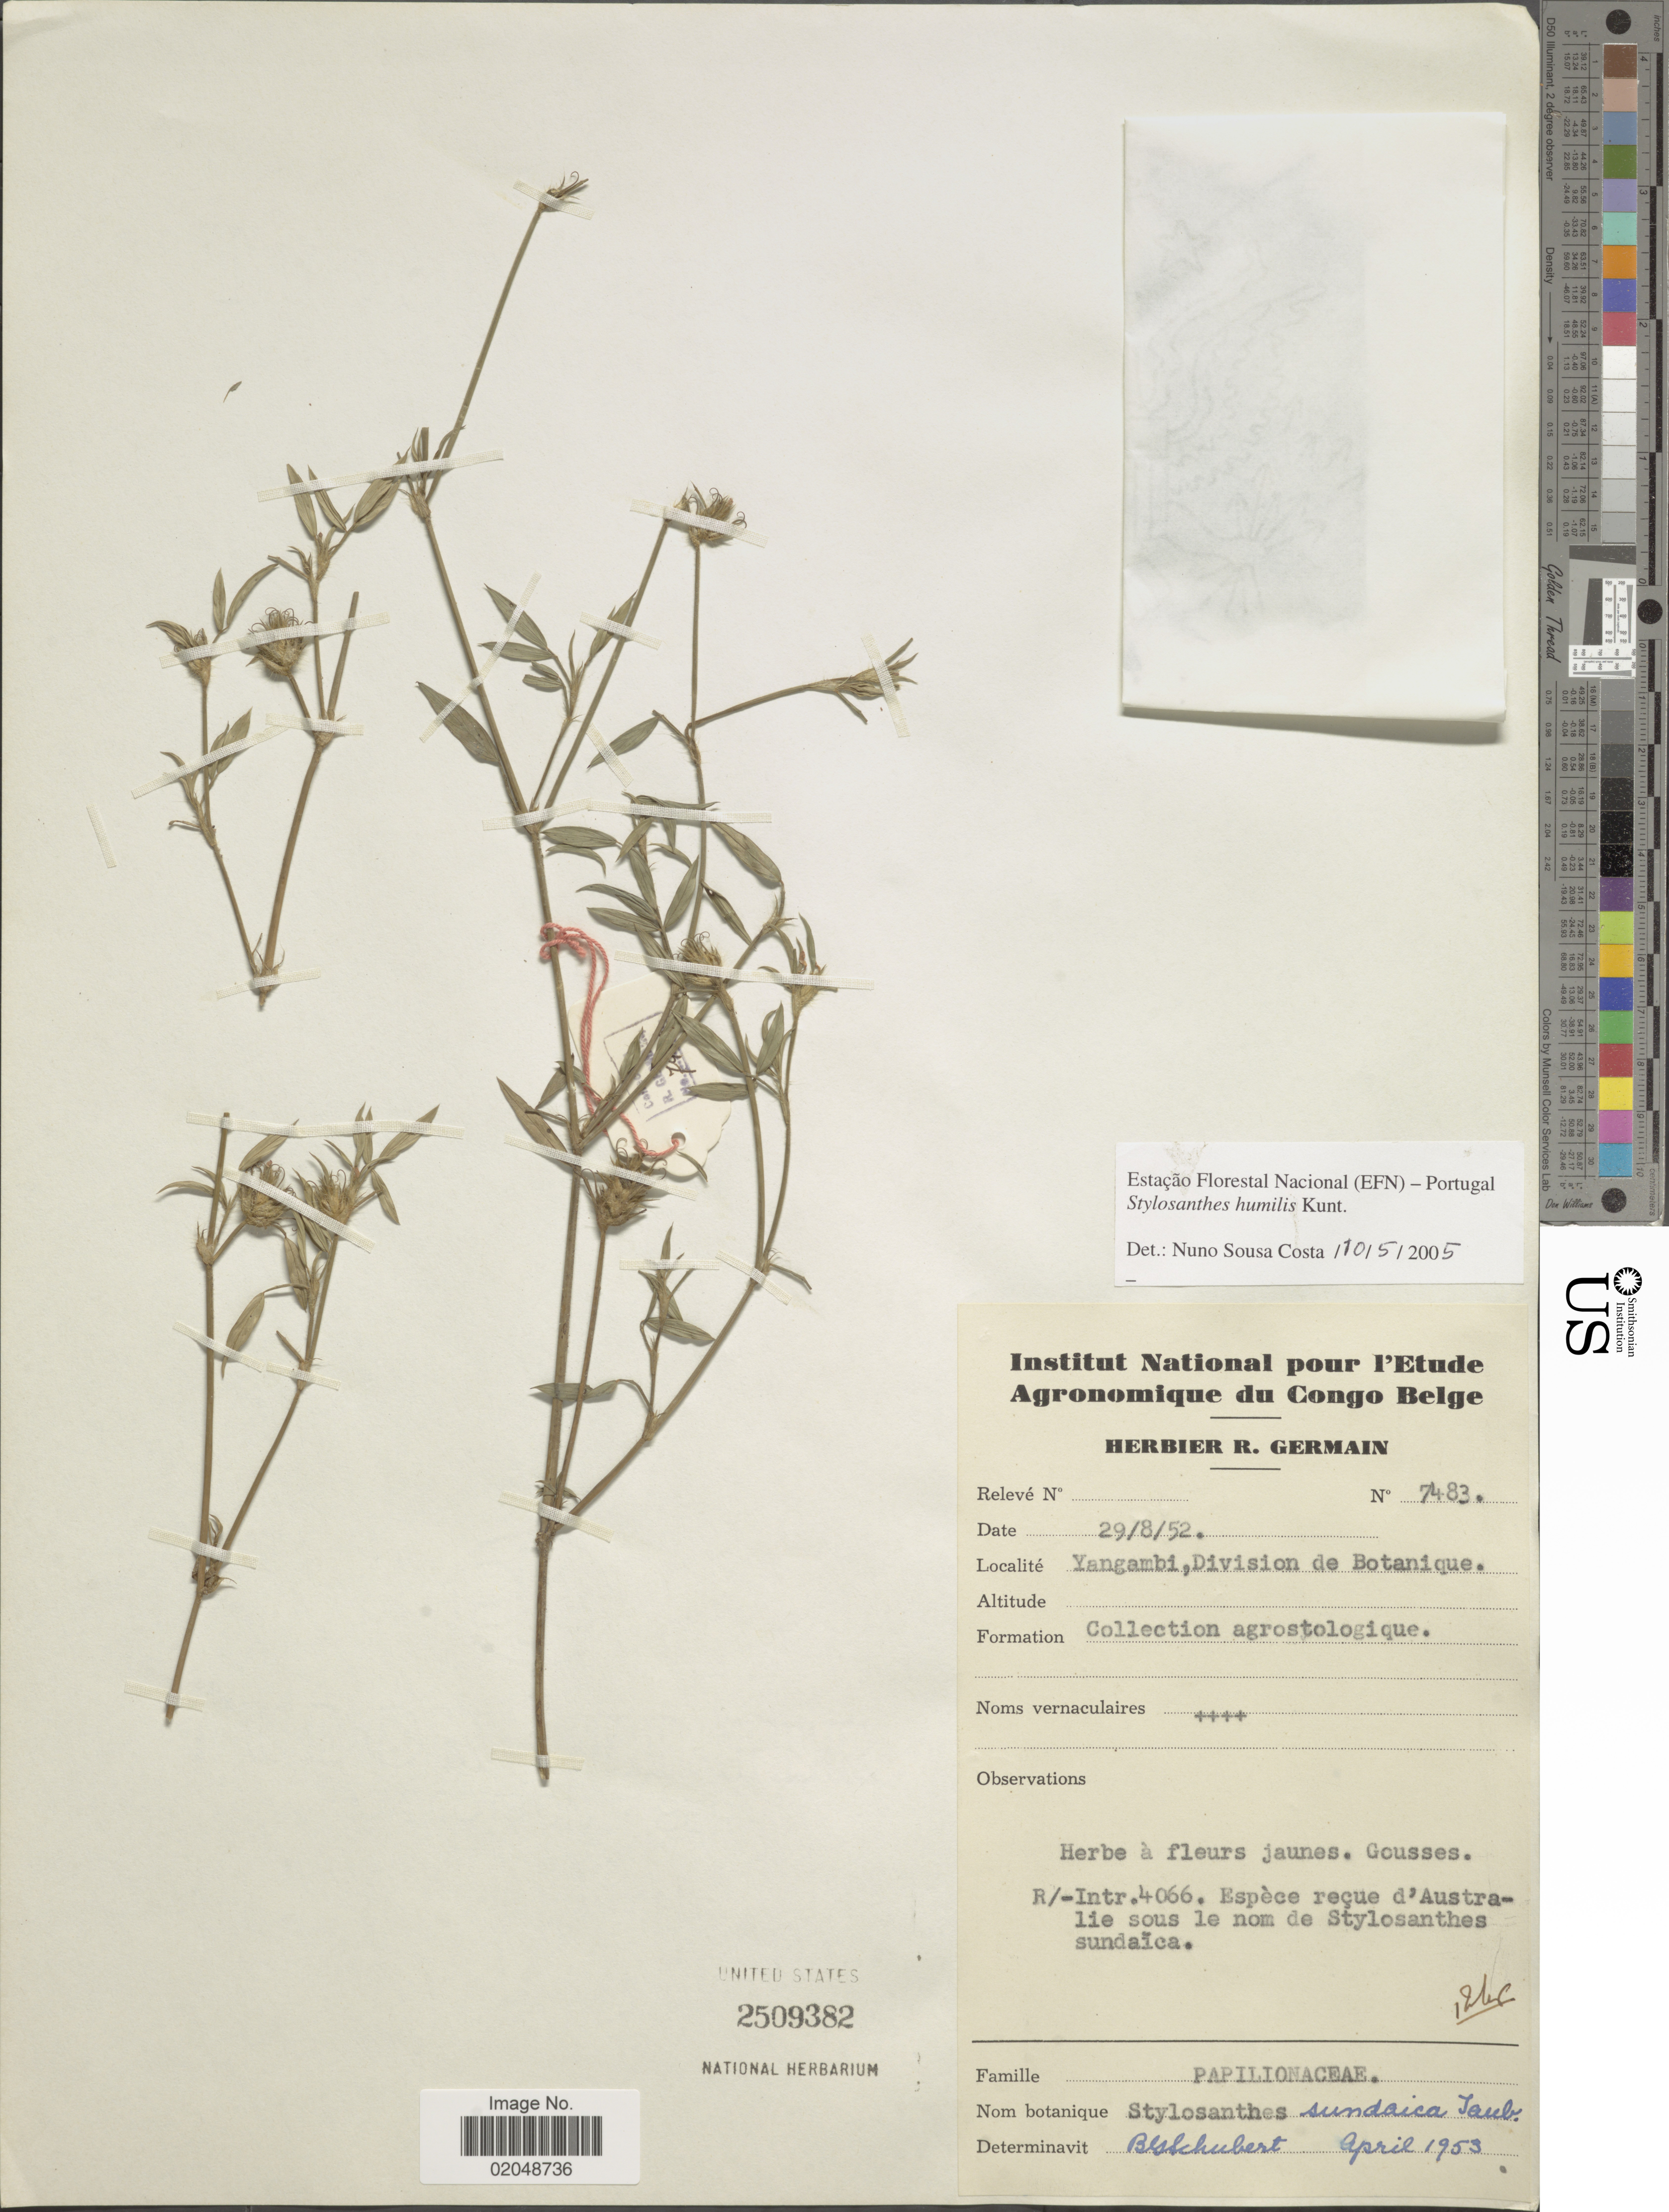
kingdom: Plantae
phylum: Tracheophyta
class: Magnoliopsida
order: Fabales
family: Fabaceae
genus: Stylosanthes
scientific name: Stylosanthes humilis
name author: Kunth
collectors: Ex herb. R. Germain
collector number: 7483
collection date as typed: Transcribed d/m/y: 29/8/52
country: Congo, Democratic Republic of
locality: Yangambi, Divison de Botanique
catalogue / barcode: US 2509382